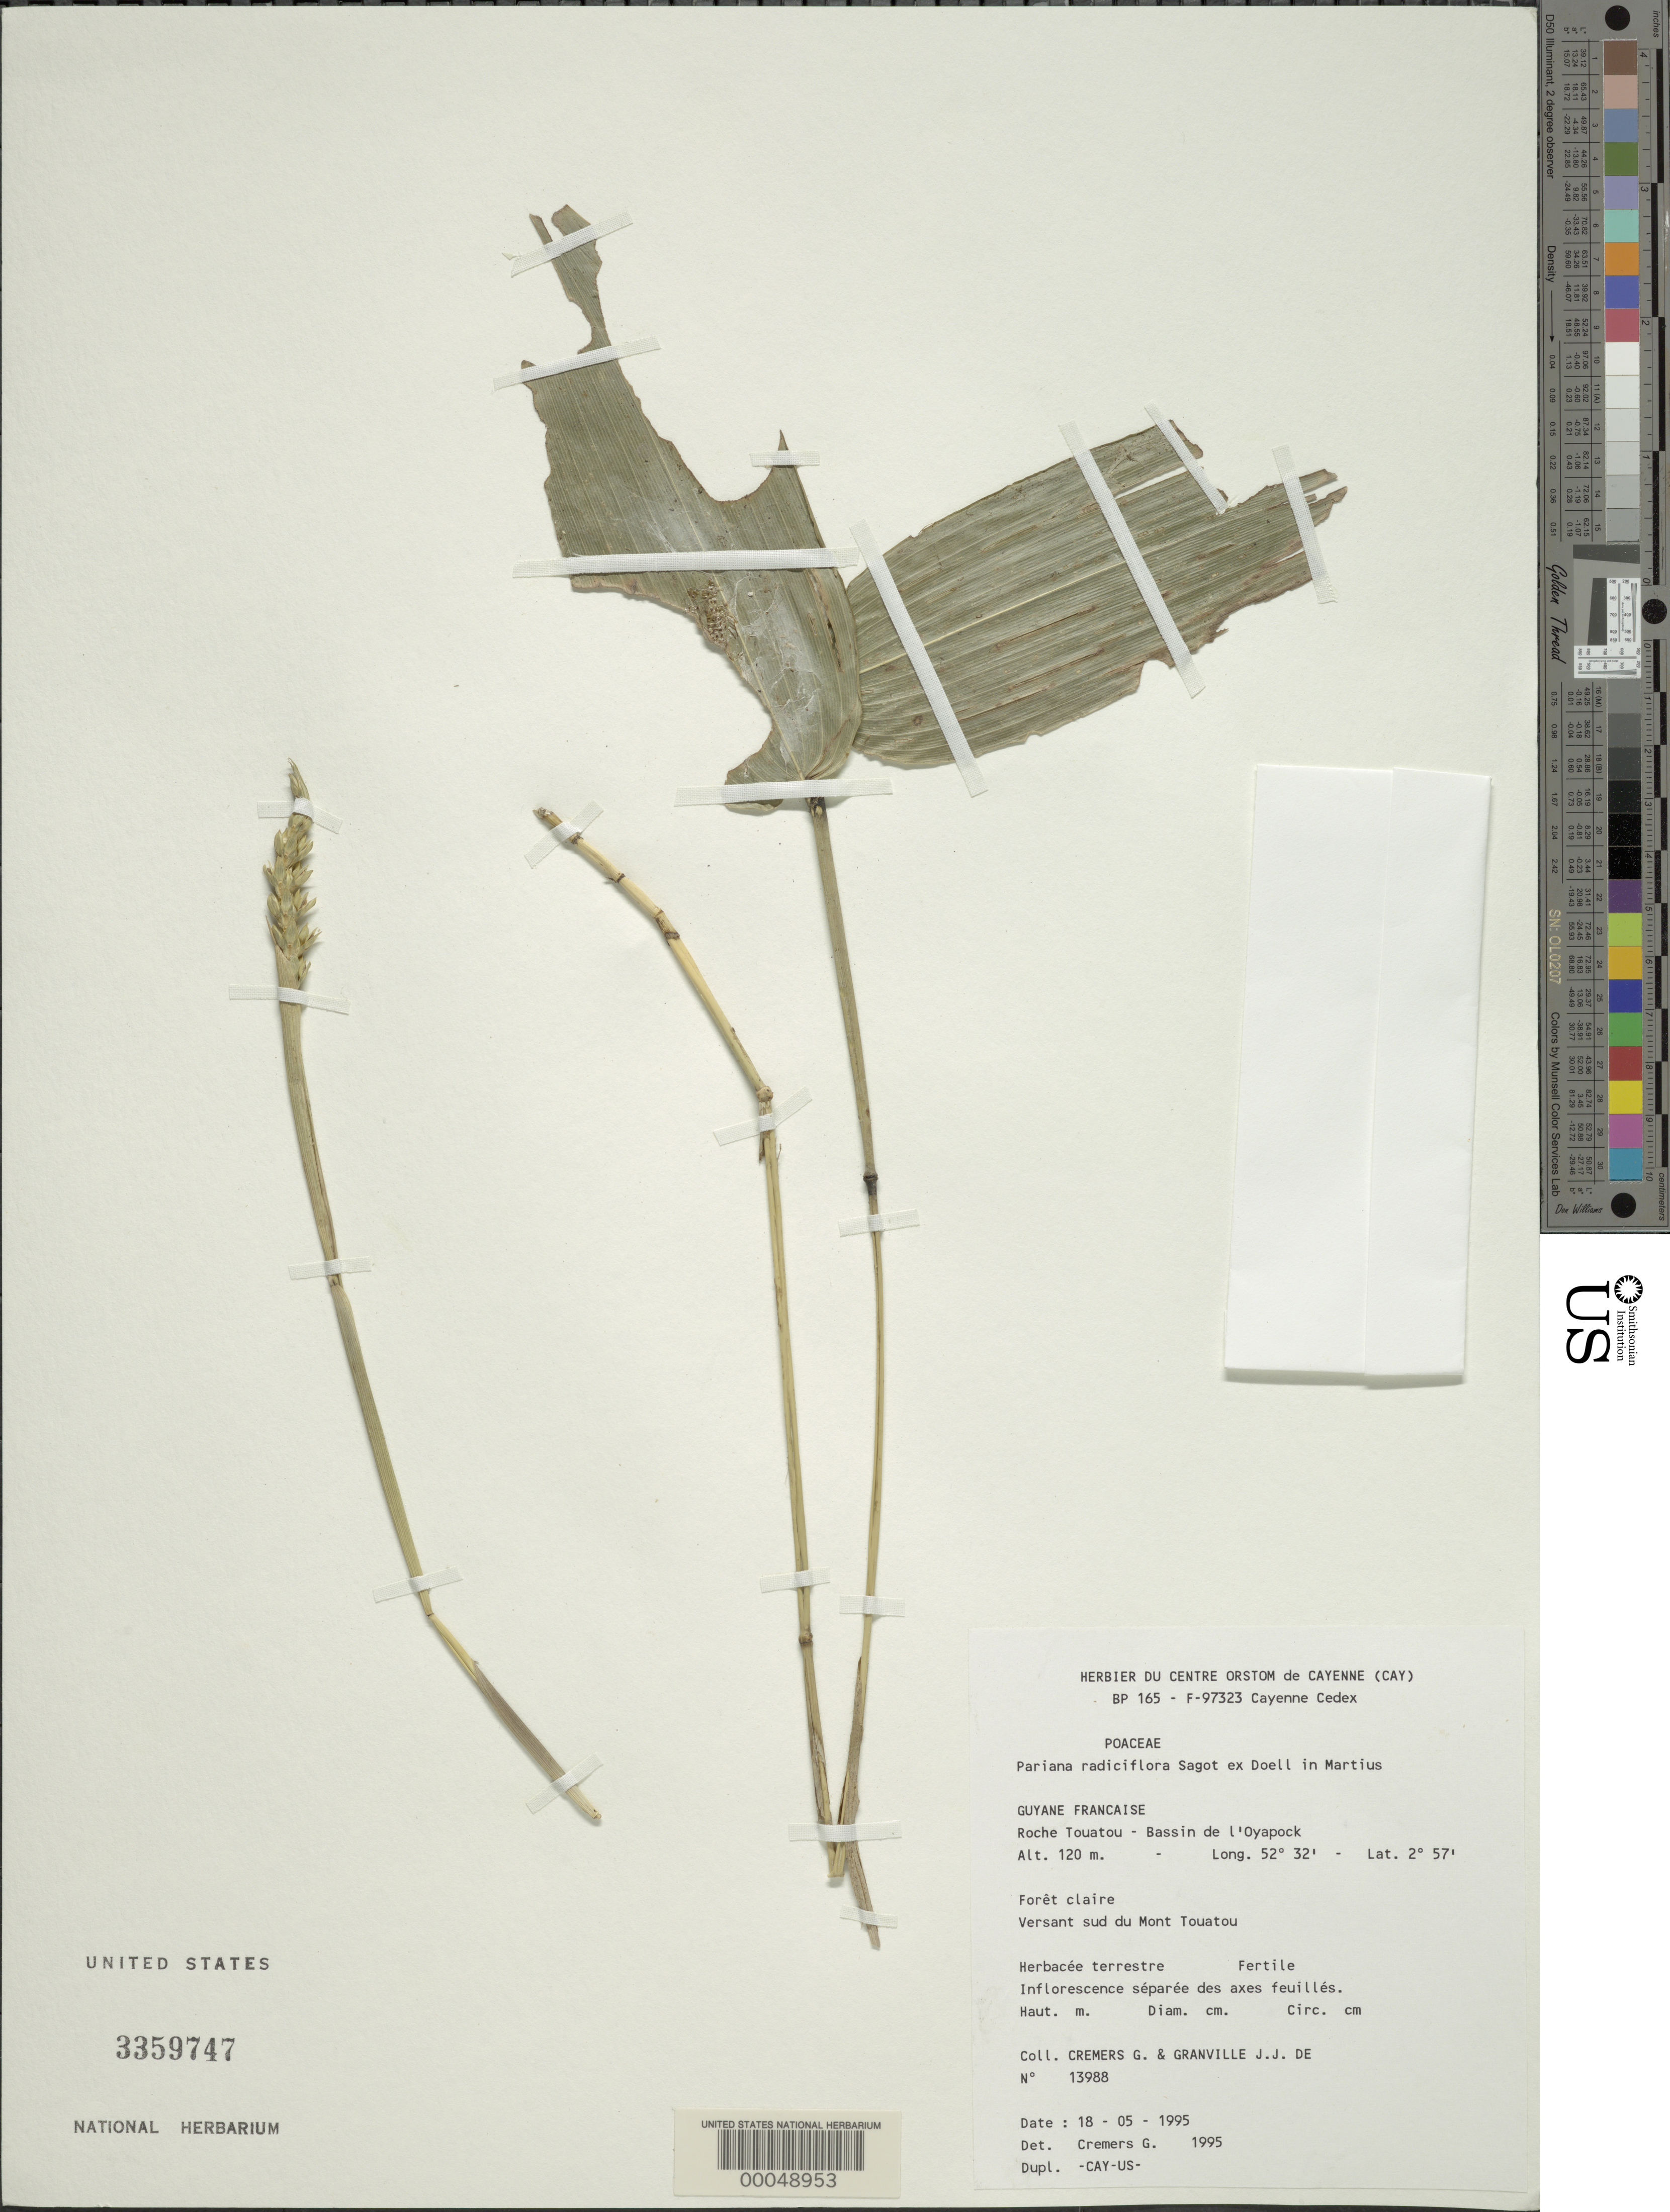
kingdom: Plantae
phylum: Tracheophyta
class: Liliopsida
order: Poales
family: Poaceae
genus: Pariana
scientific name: Pariana radiciflora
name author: Sagot ex Döll in Mart.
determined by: Cremers, Georges A.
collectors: G. Cremers & J.-J. de Granville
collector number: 13988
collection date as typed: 18-May-95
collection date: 1995-05-18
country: French Guiana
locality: Roche Touatou, Bassin de l'Oyapock, versant sud du Mont Touatou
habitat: Forêt claire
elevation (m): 120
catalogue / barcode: US 3359747